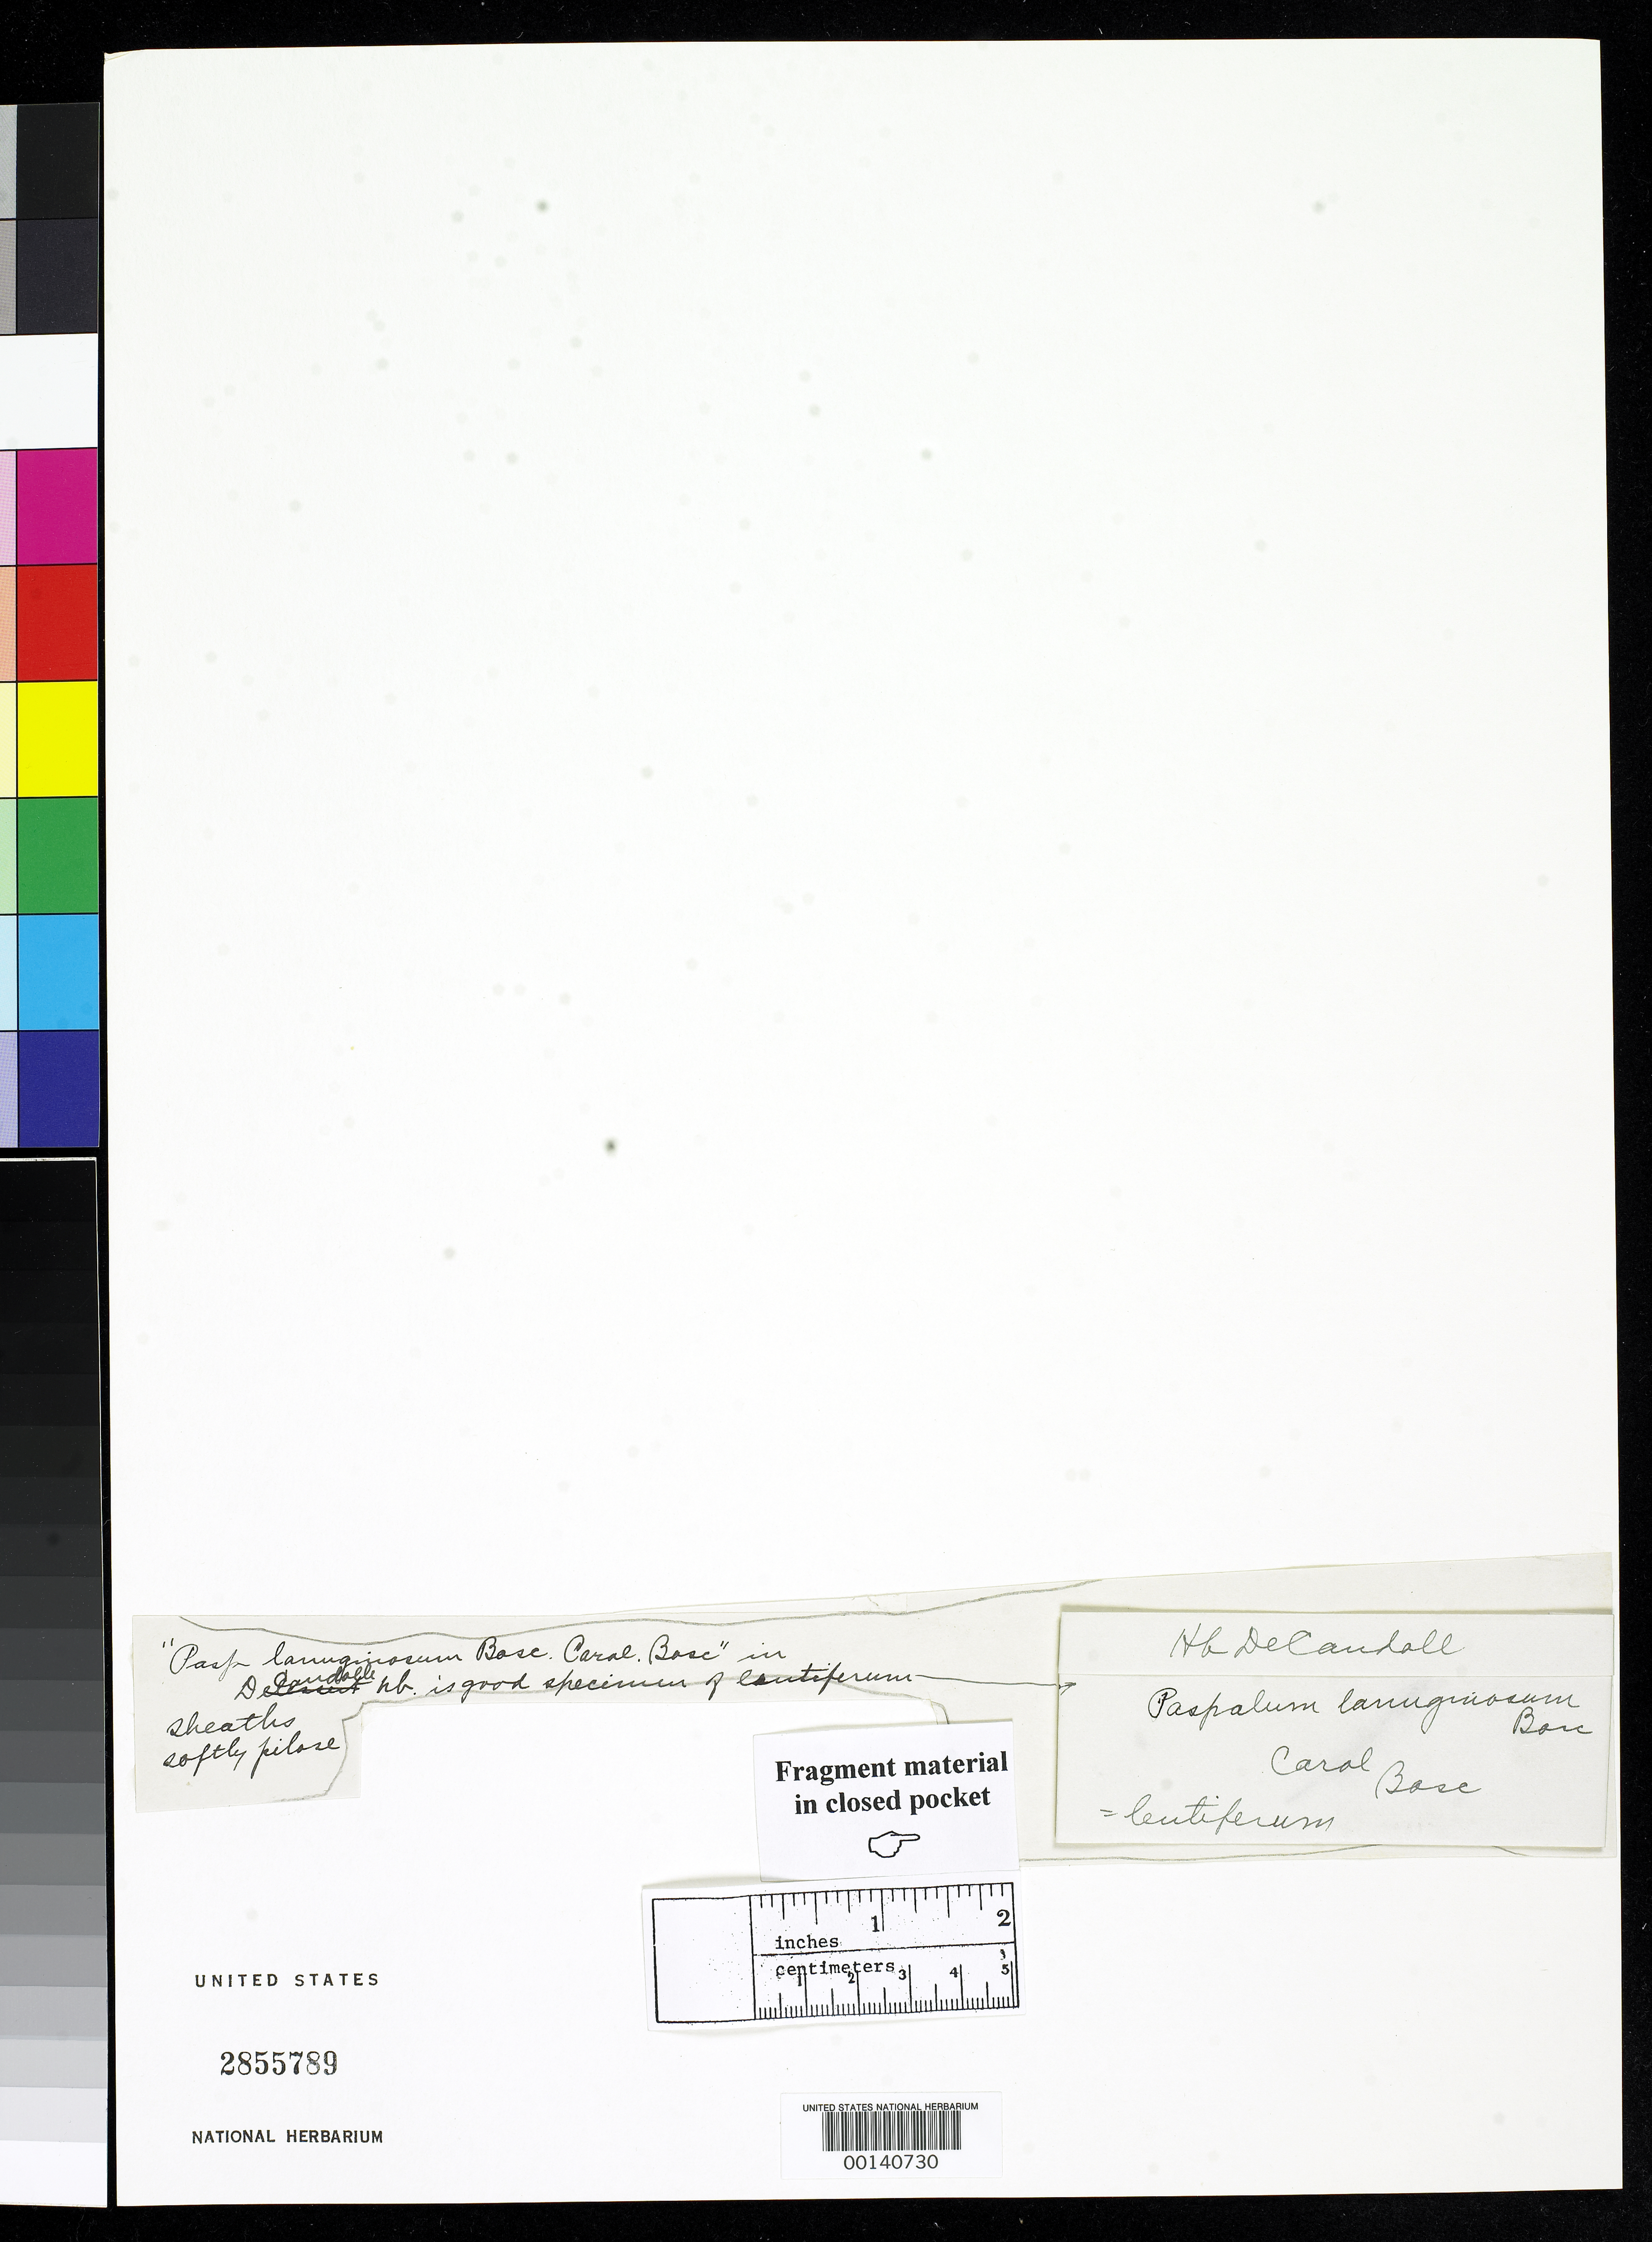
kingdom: Plantae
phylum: Tracheophyta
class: Liliopsida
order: Poales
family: Poaceae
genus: Paspalum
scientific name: Paspalum lanuginosum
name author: Bosc in P. Beauv.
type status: Type Fragment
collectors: L. A. G. Bosc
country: United States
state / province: South Carolina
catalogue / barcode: US 2855789